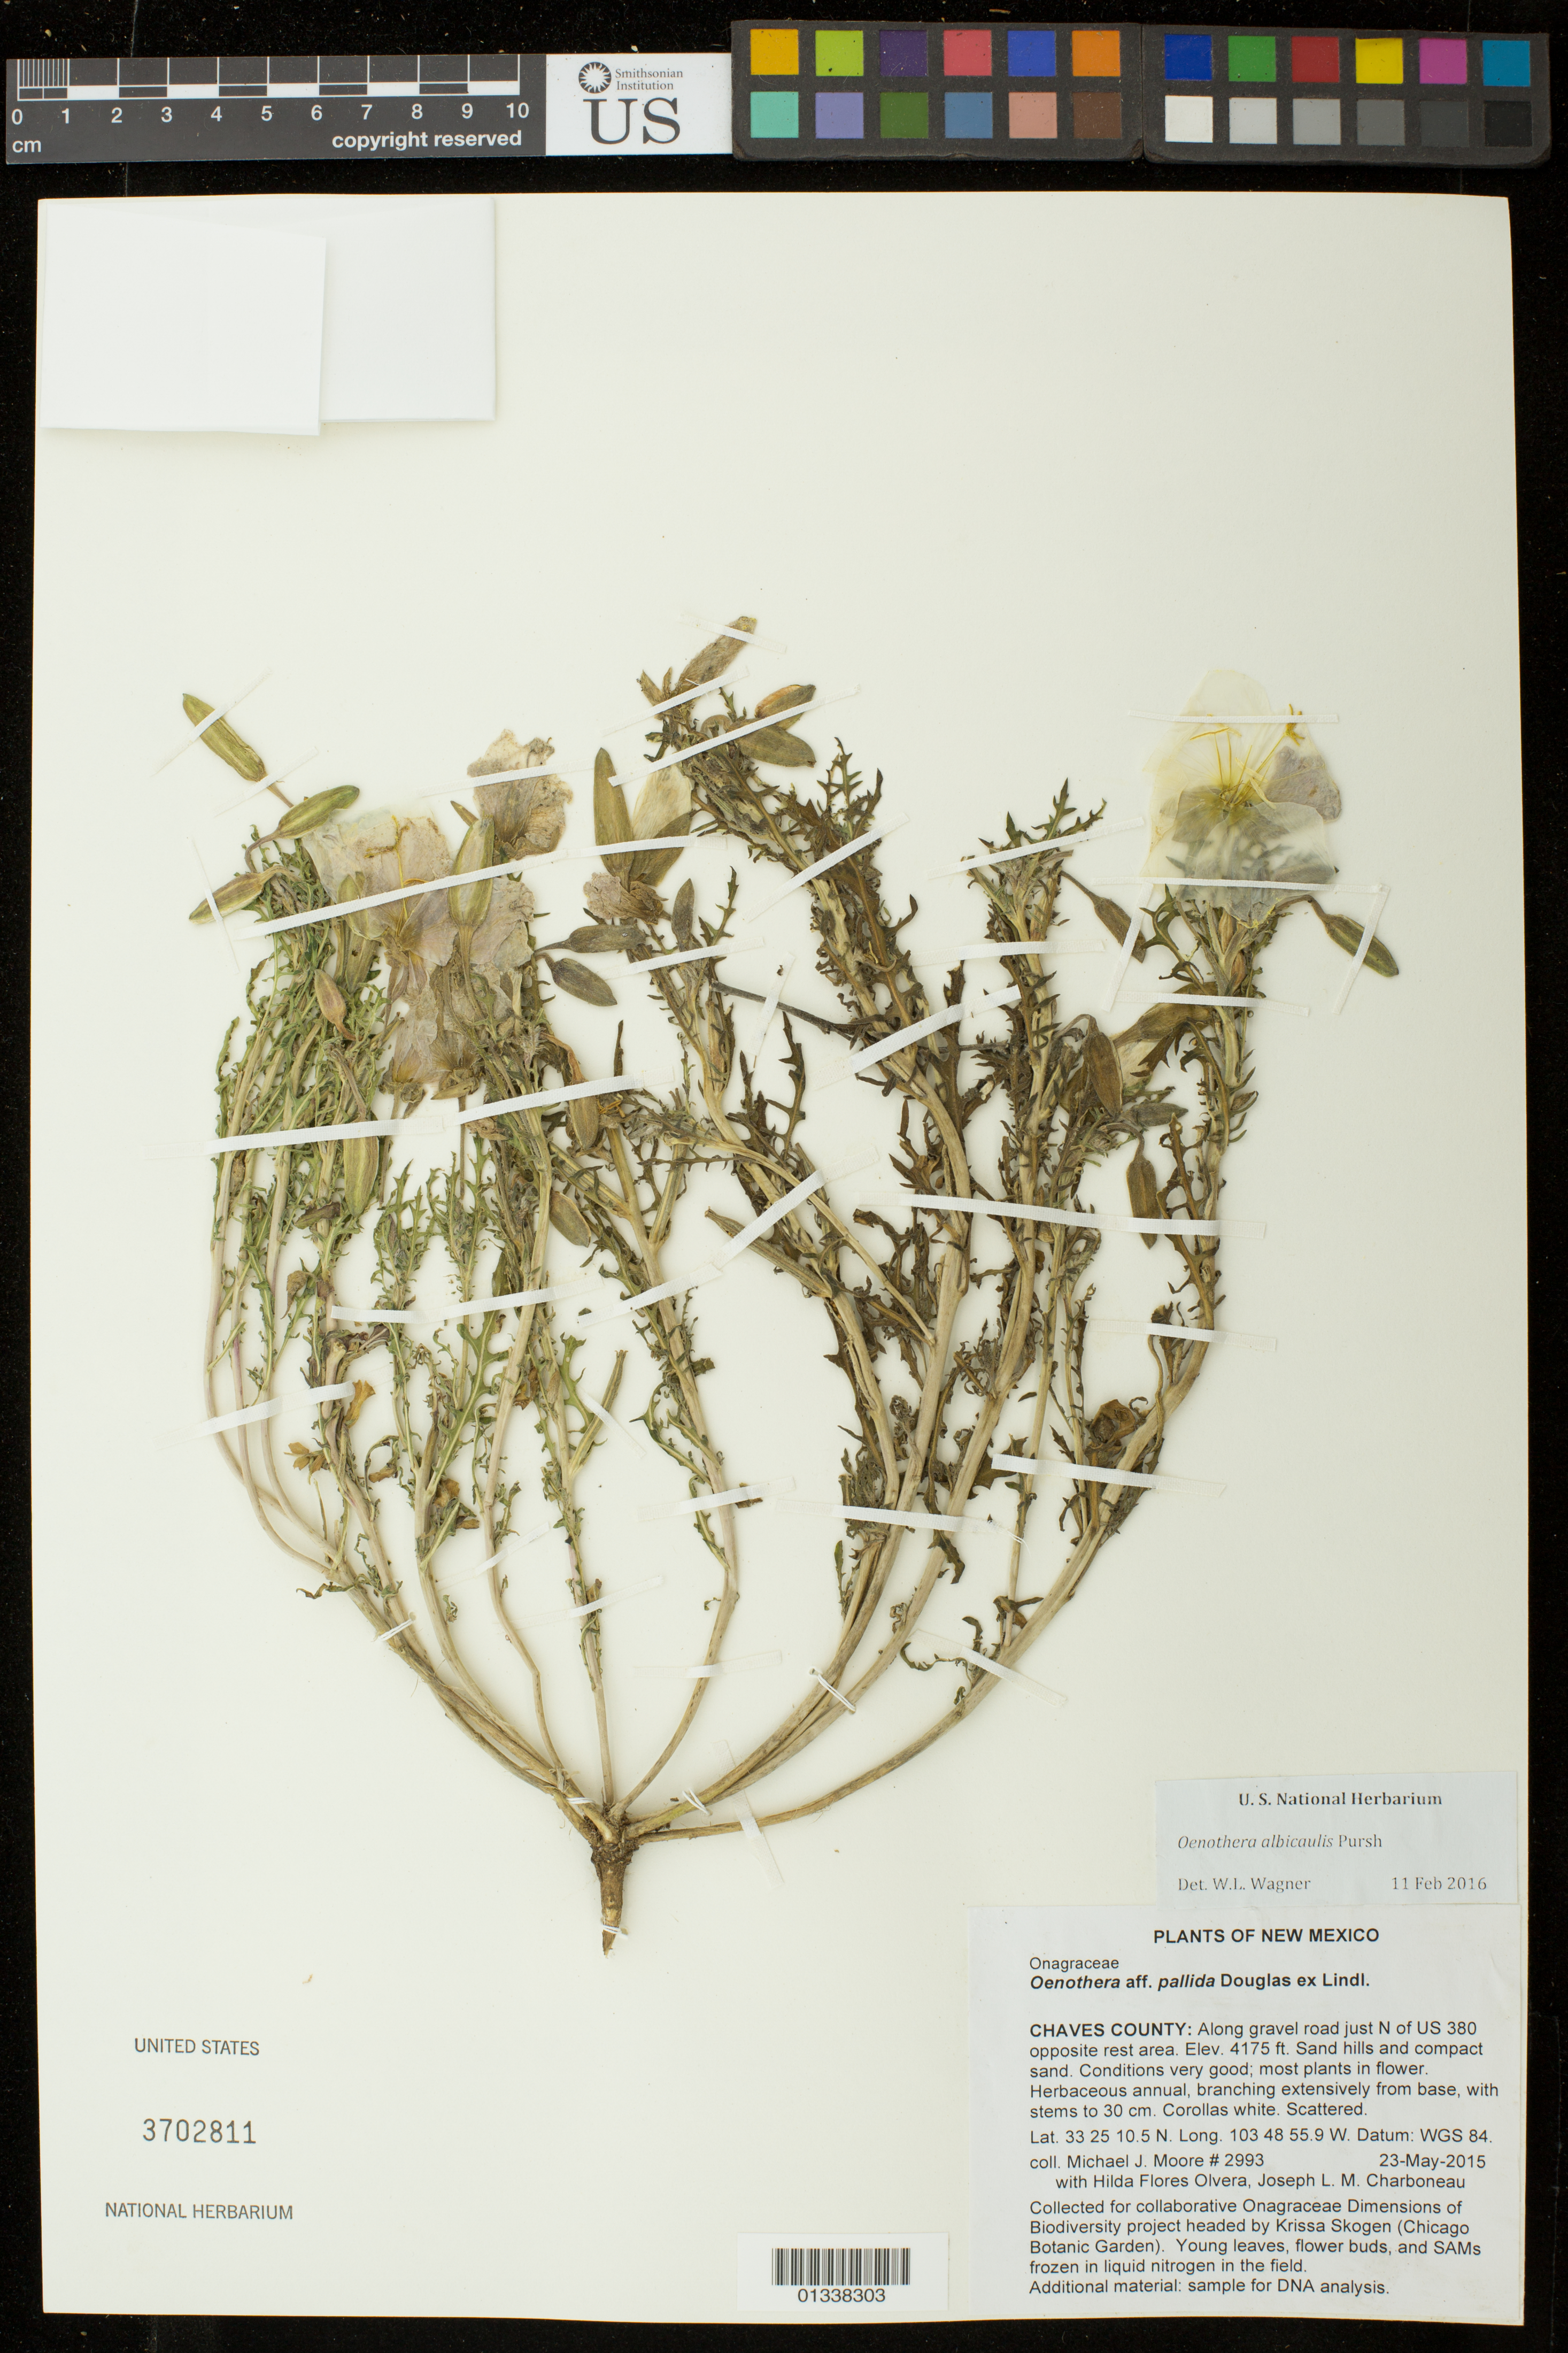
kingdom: Plantae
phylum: Tracheophyta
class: Magnoliopsida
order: Myrtales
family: Onagraceae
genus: Oenothera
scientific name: Oenothera albicaulis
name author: Pursh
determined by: Wagner, W. L., (BOT), Smithsonian Institution - National Museum of Natural History (UNITED STATES)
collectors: M. J. Moore, H. Flores Olvera & J. L. M. Charboneau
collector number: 2993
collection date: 2015-05-23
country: United States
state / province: New Mexico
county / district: Chaves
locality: Along gravel road just N of US 380 opposite rest area.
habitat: Sand hills and compact sand. Conditions very good; most plants in flower.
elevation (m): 1273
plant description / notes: Collected for collaborative Onagraceae Dimensions of Biodiversity project headed by Krissa Skogen (Chicago Botanic Garden). Young leaves, flower buds, and SAMs frozen in liquid nitrogen in the field.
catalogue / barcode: US 3702811